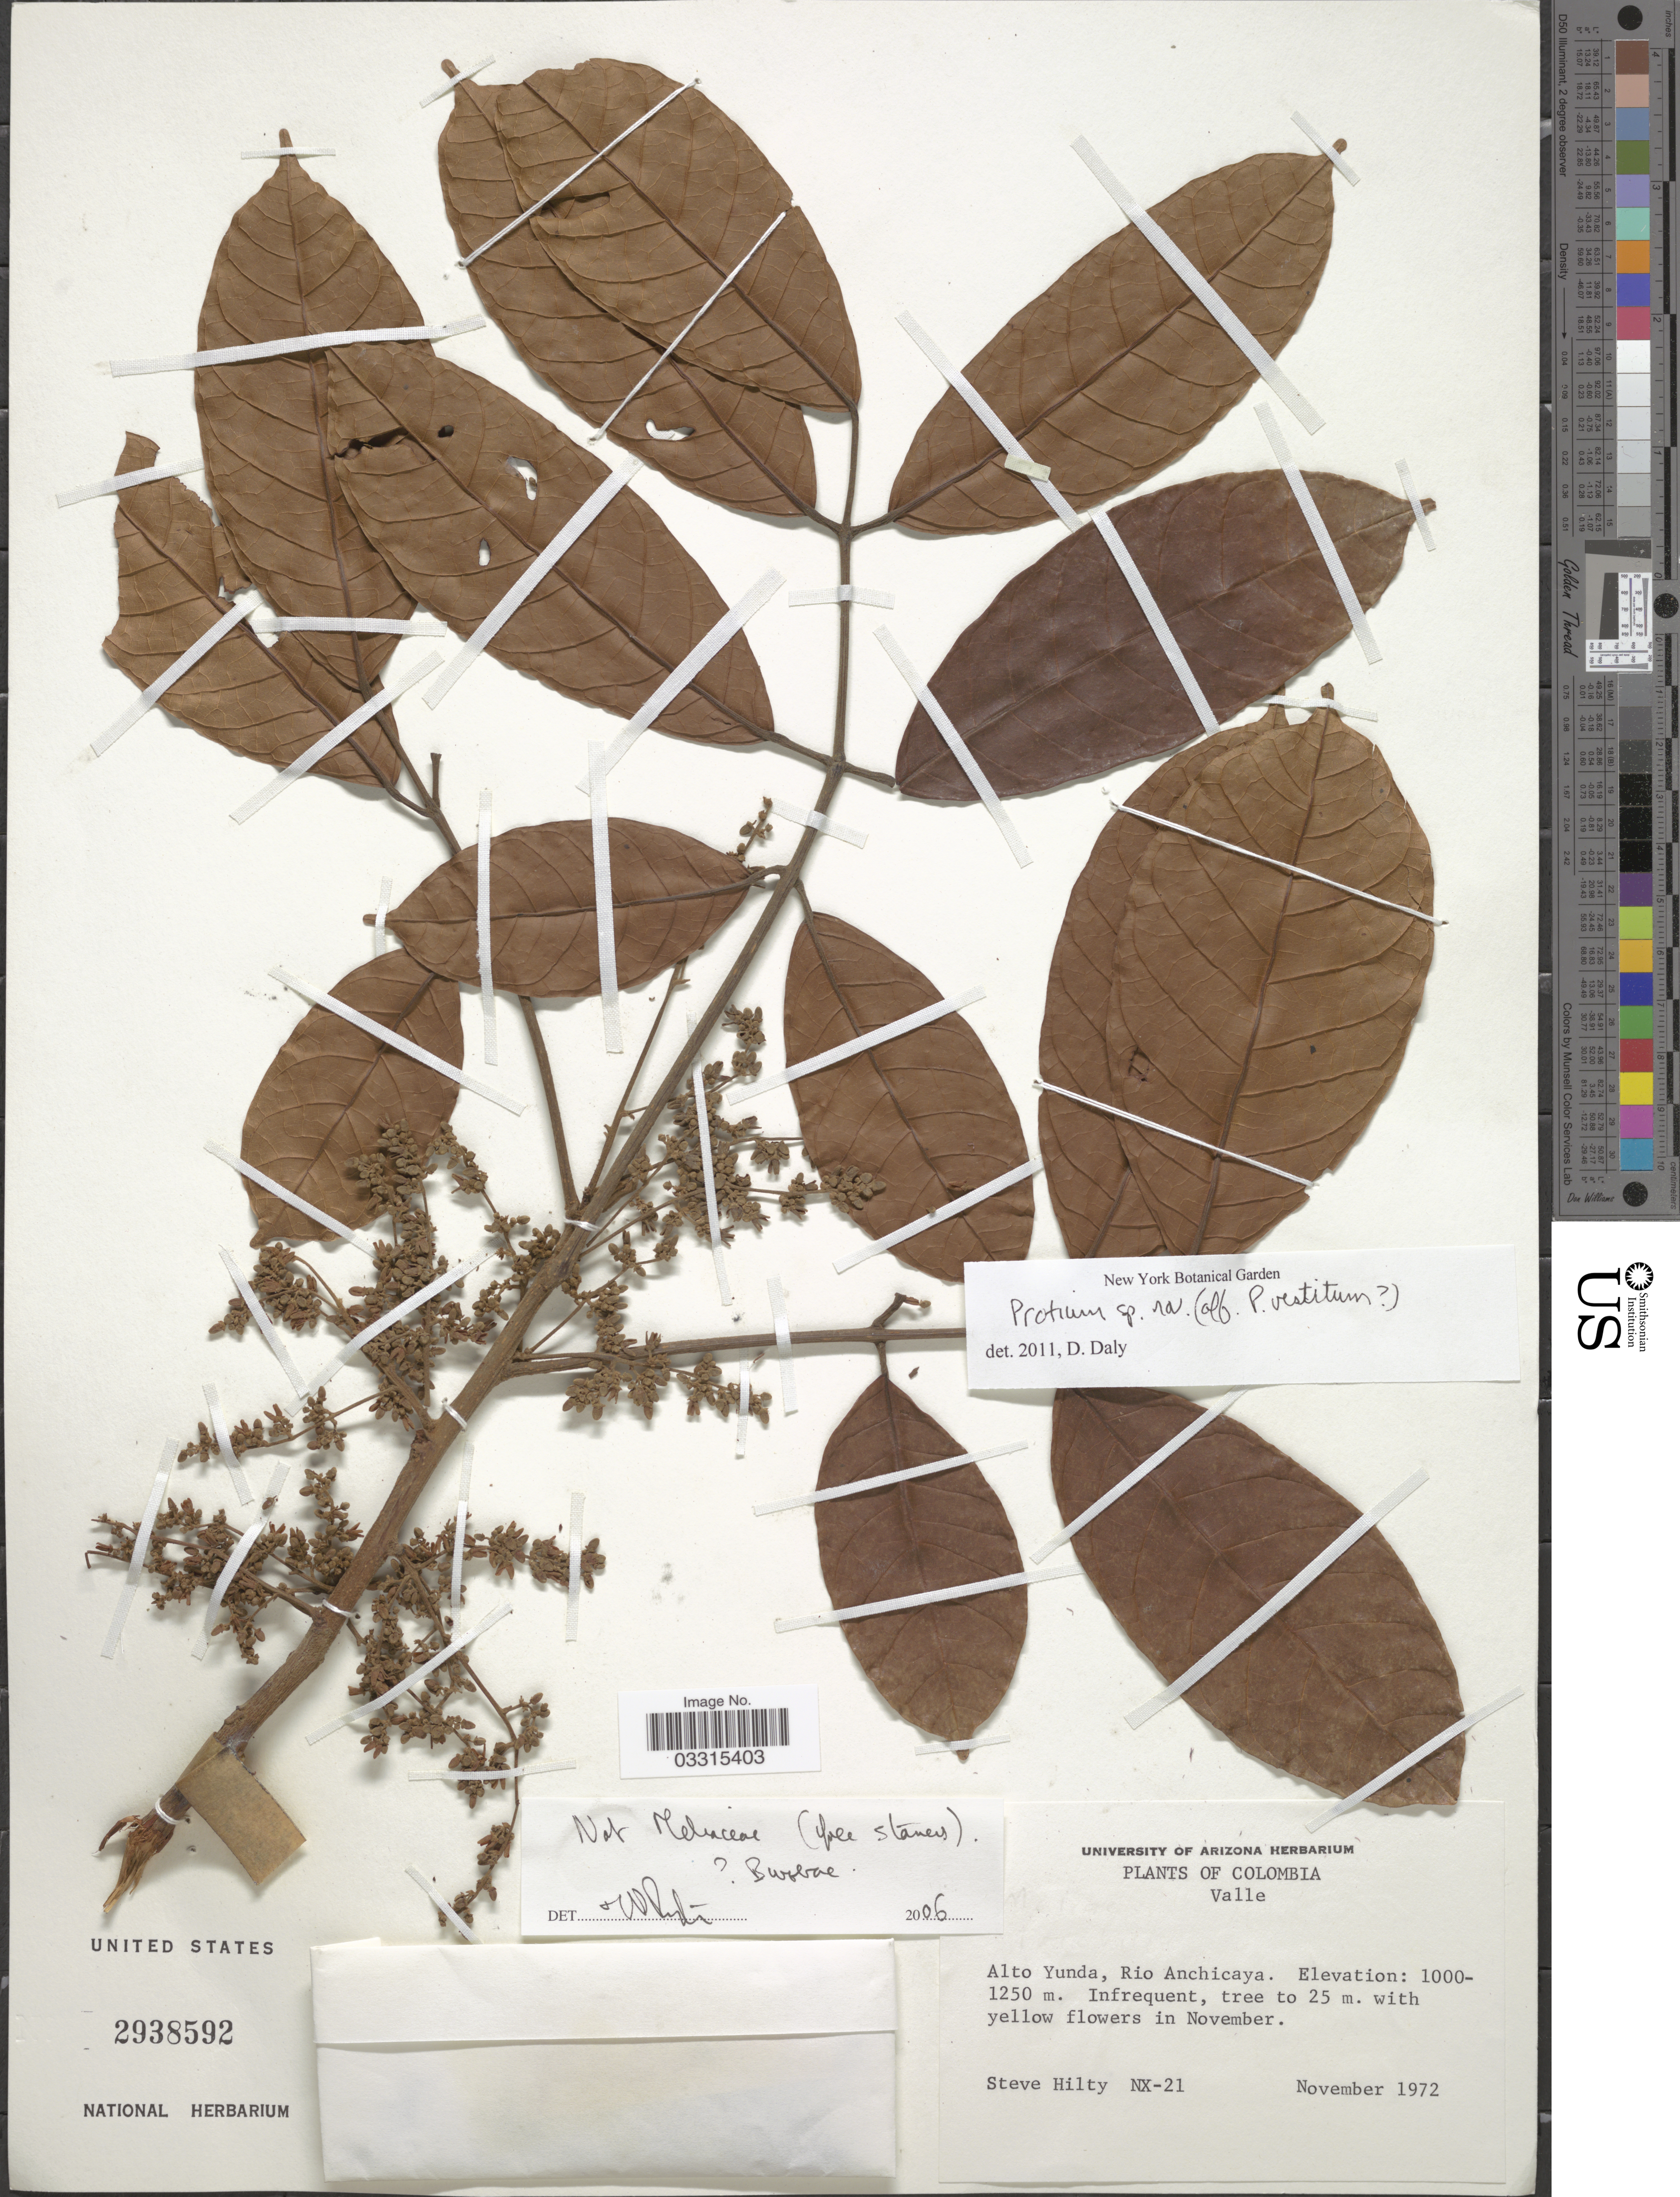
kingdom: Plantae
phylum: Tracheophyta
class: Magnoliopsida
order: Sapindales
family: Burseraceae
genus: Protium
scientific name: Protium sp.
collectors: S. Hilty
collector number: NX-21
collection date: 1972-11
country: Colombia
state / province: Valle del Cauca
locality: Valle. Alto Yunda, Rio Anchicaya.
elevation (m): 1000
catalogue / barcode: US 2938592